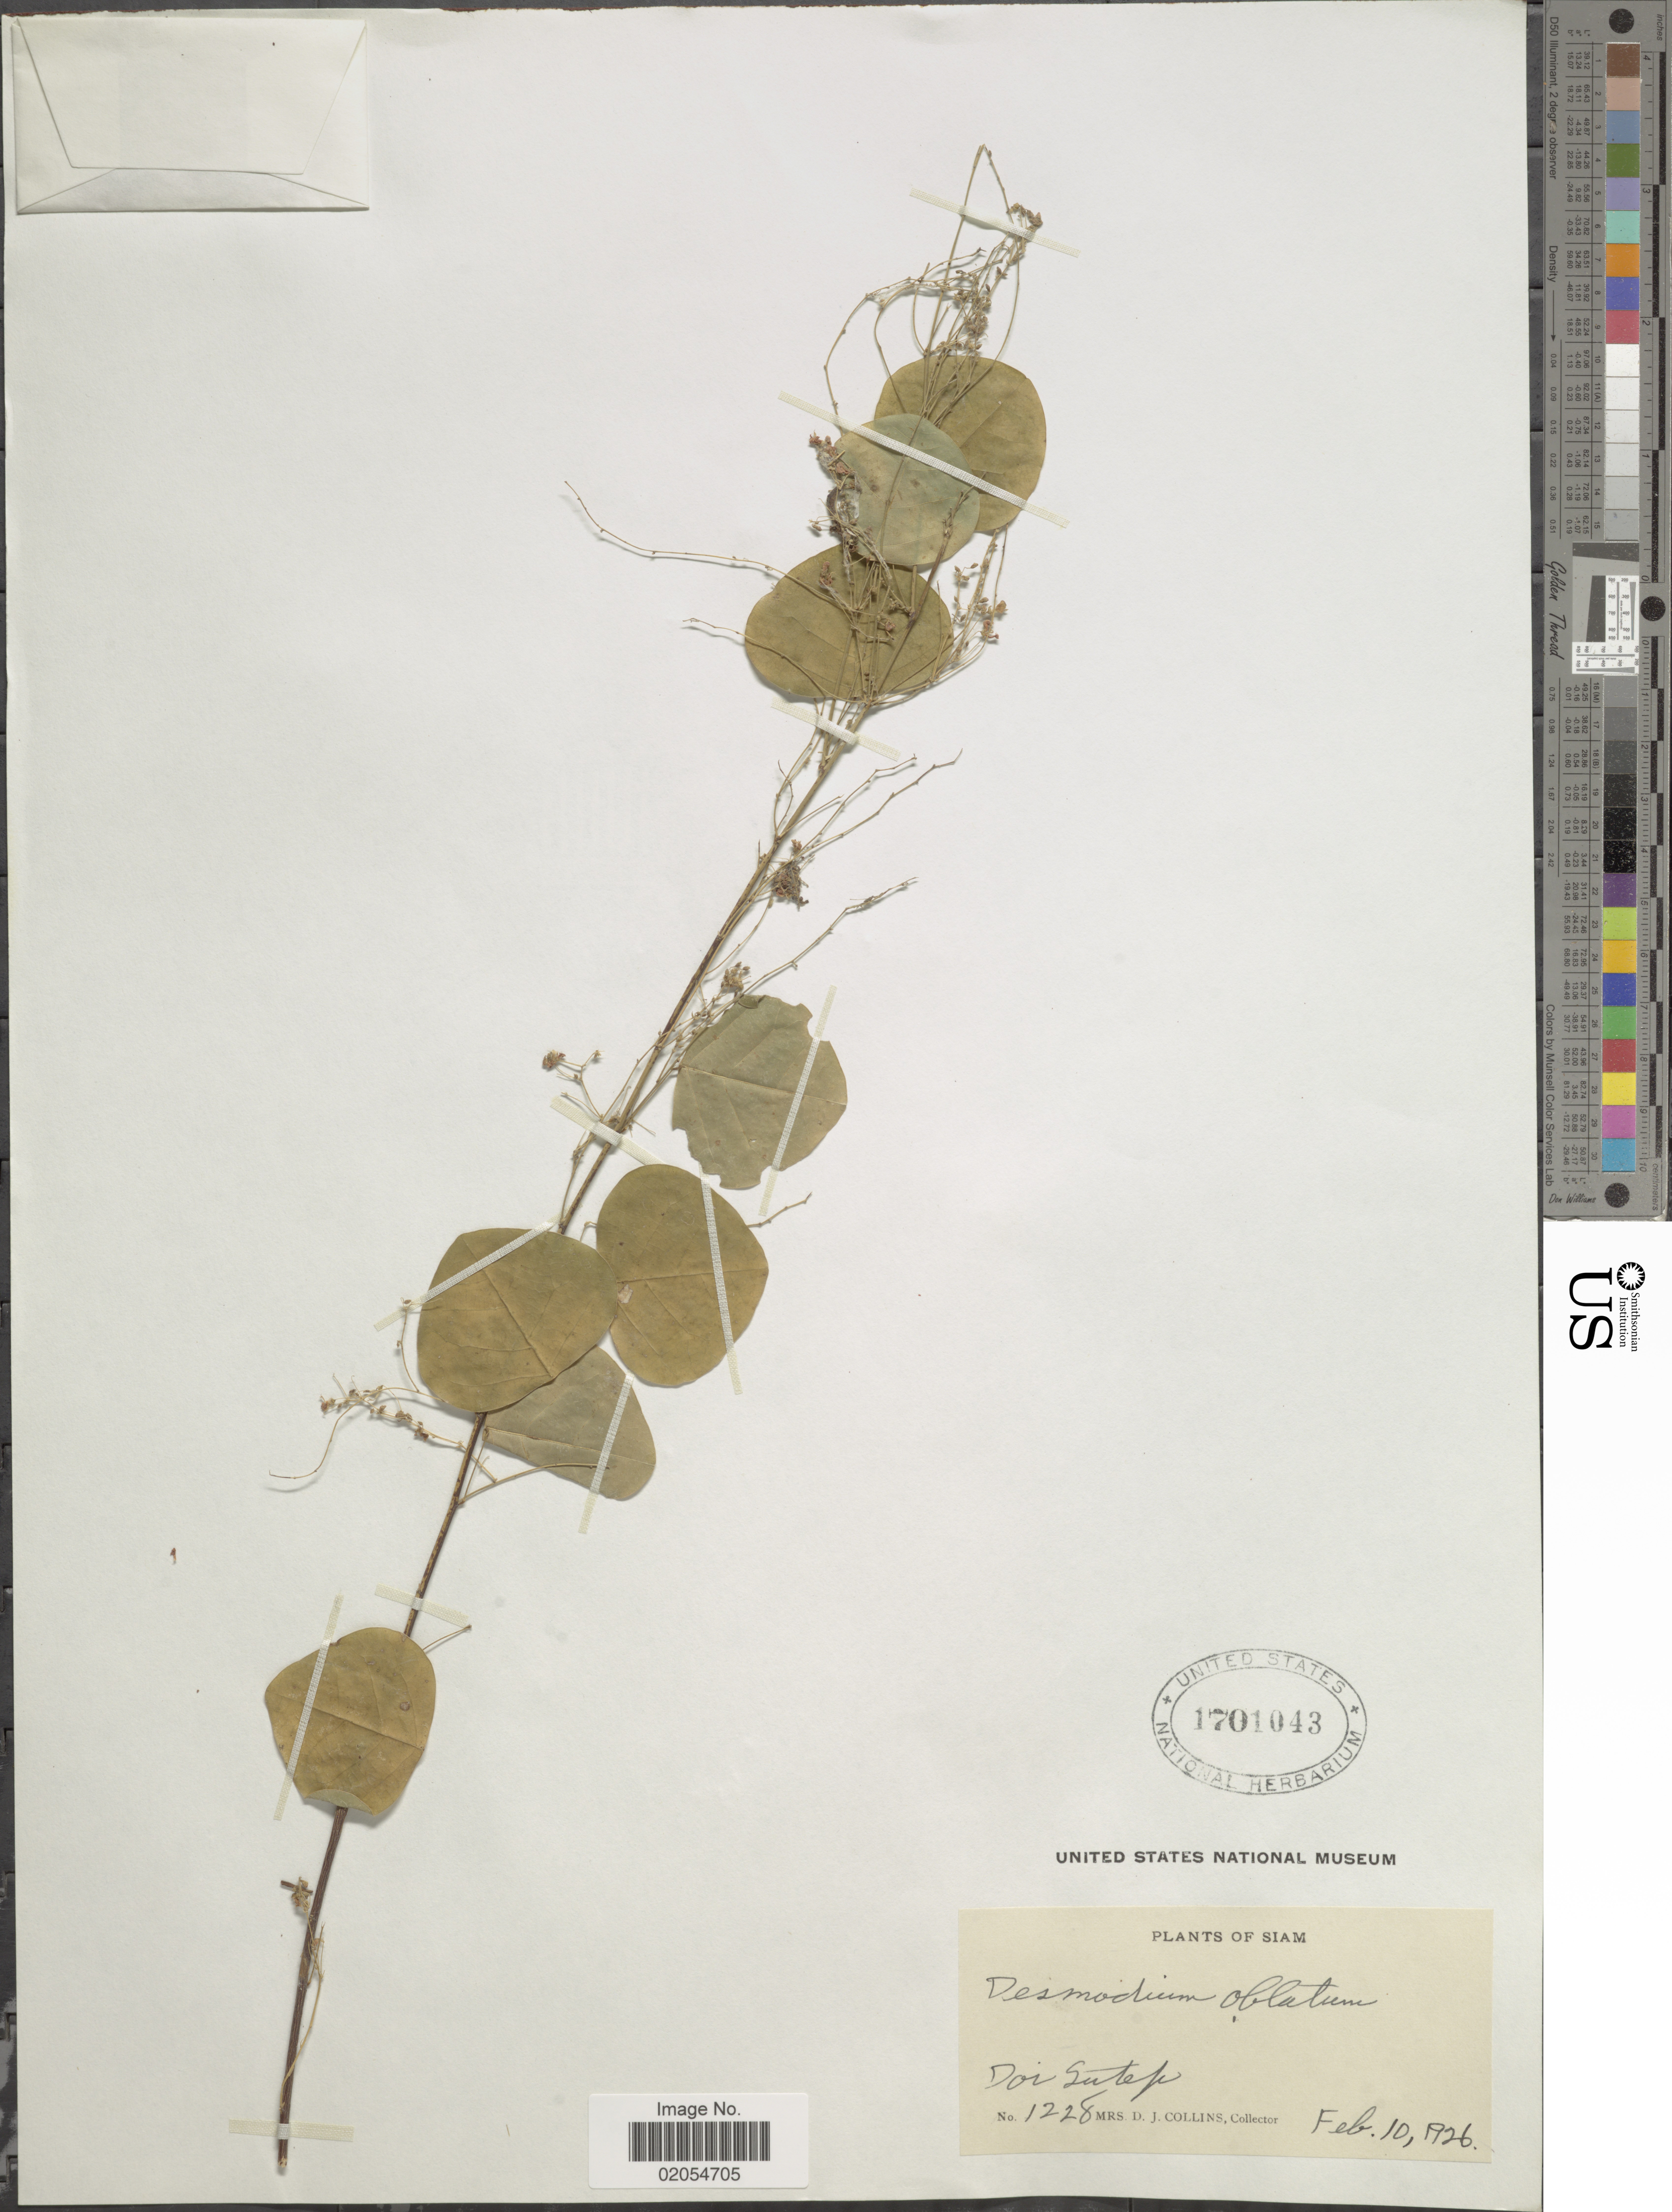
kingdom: Plantae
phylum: Tracheophyta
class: Magnoliopsida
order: Fabales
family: Fabaceae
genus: Huangtcia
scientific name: Huangtcia oblata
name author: (Baker ex Kurz) H. Ohashi & K. Ohashi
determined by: Strong, Mark T., (BOT), Smithsonian Institution - National Museum of Natural History (UNITED STATES)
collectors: Mrs. D. J. Collins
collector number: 1228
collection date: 1926-02-10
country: Thailand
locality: Siam. Doi Sutep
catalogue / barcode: US 1701043